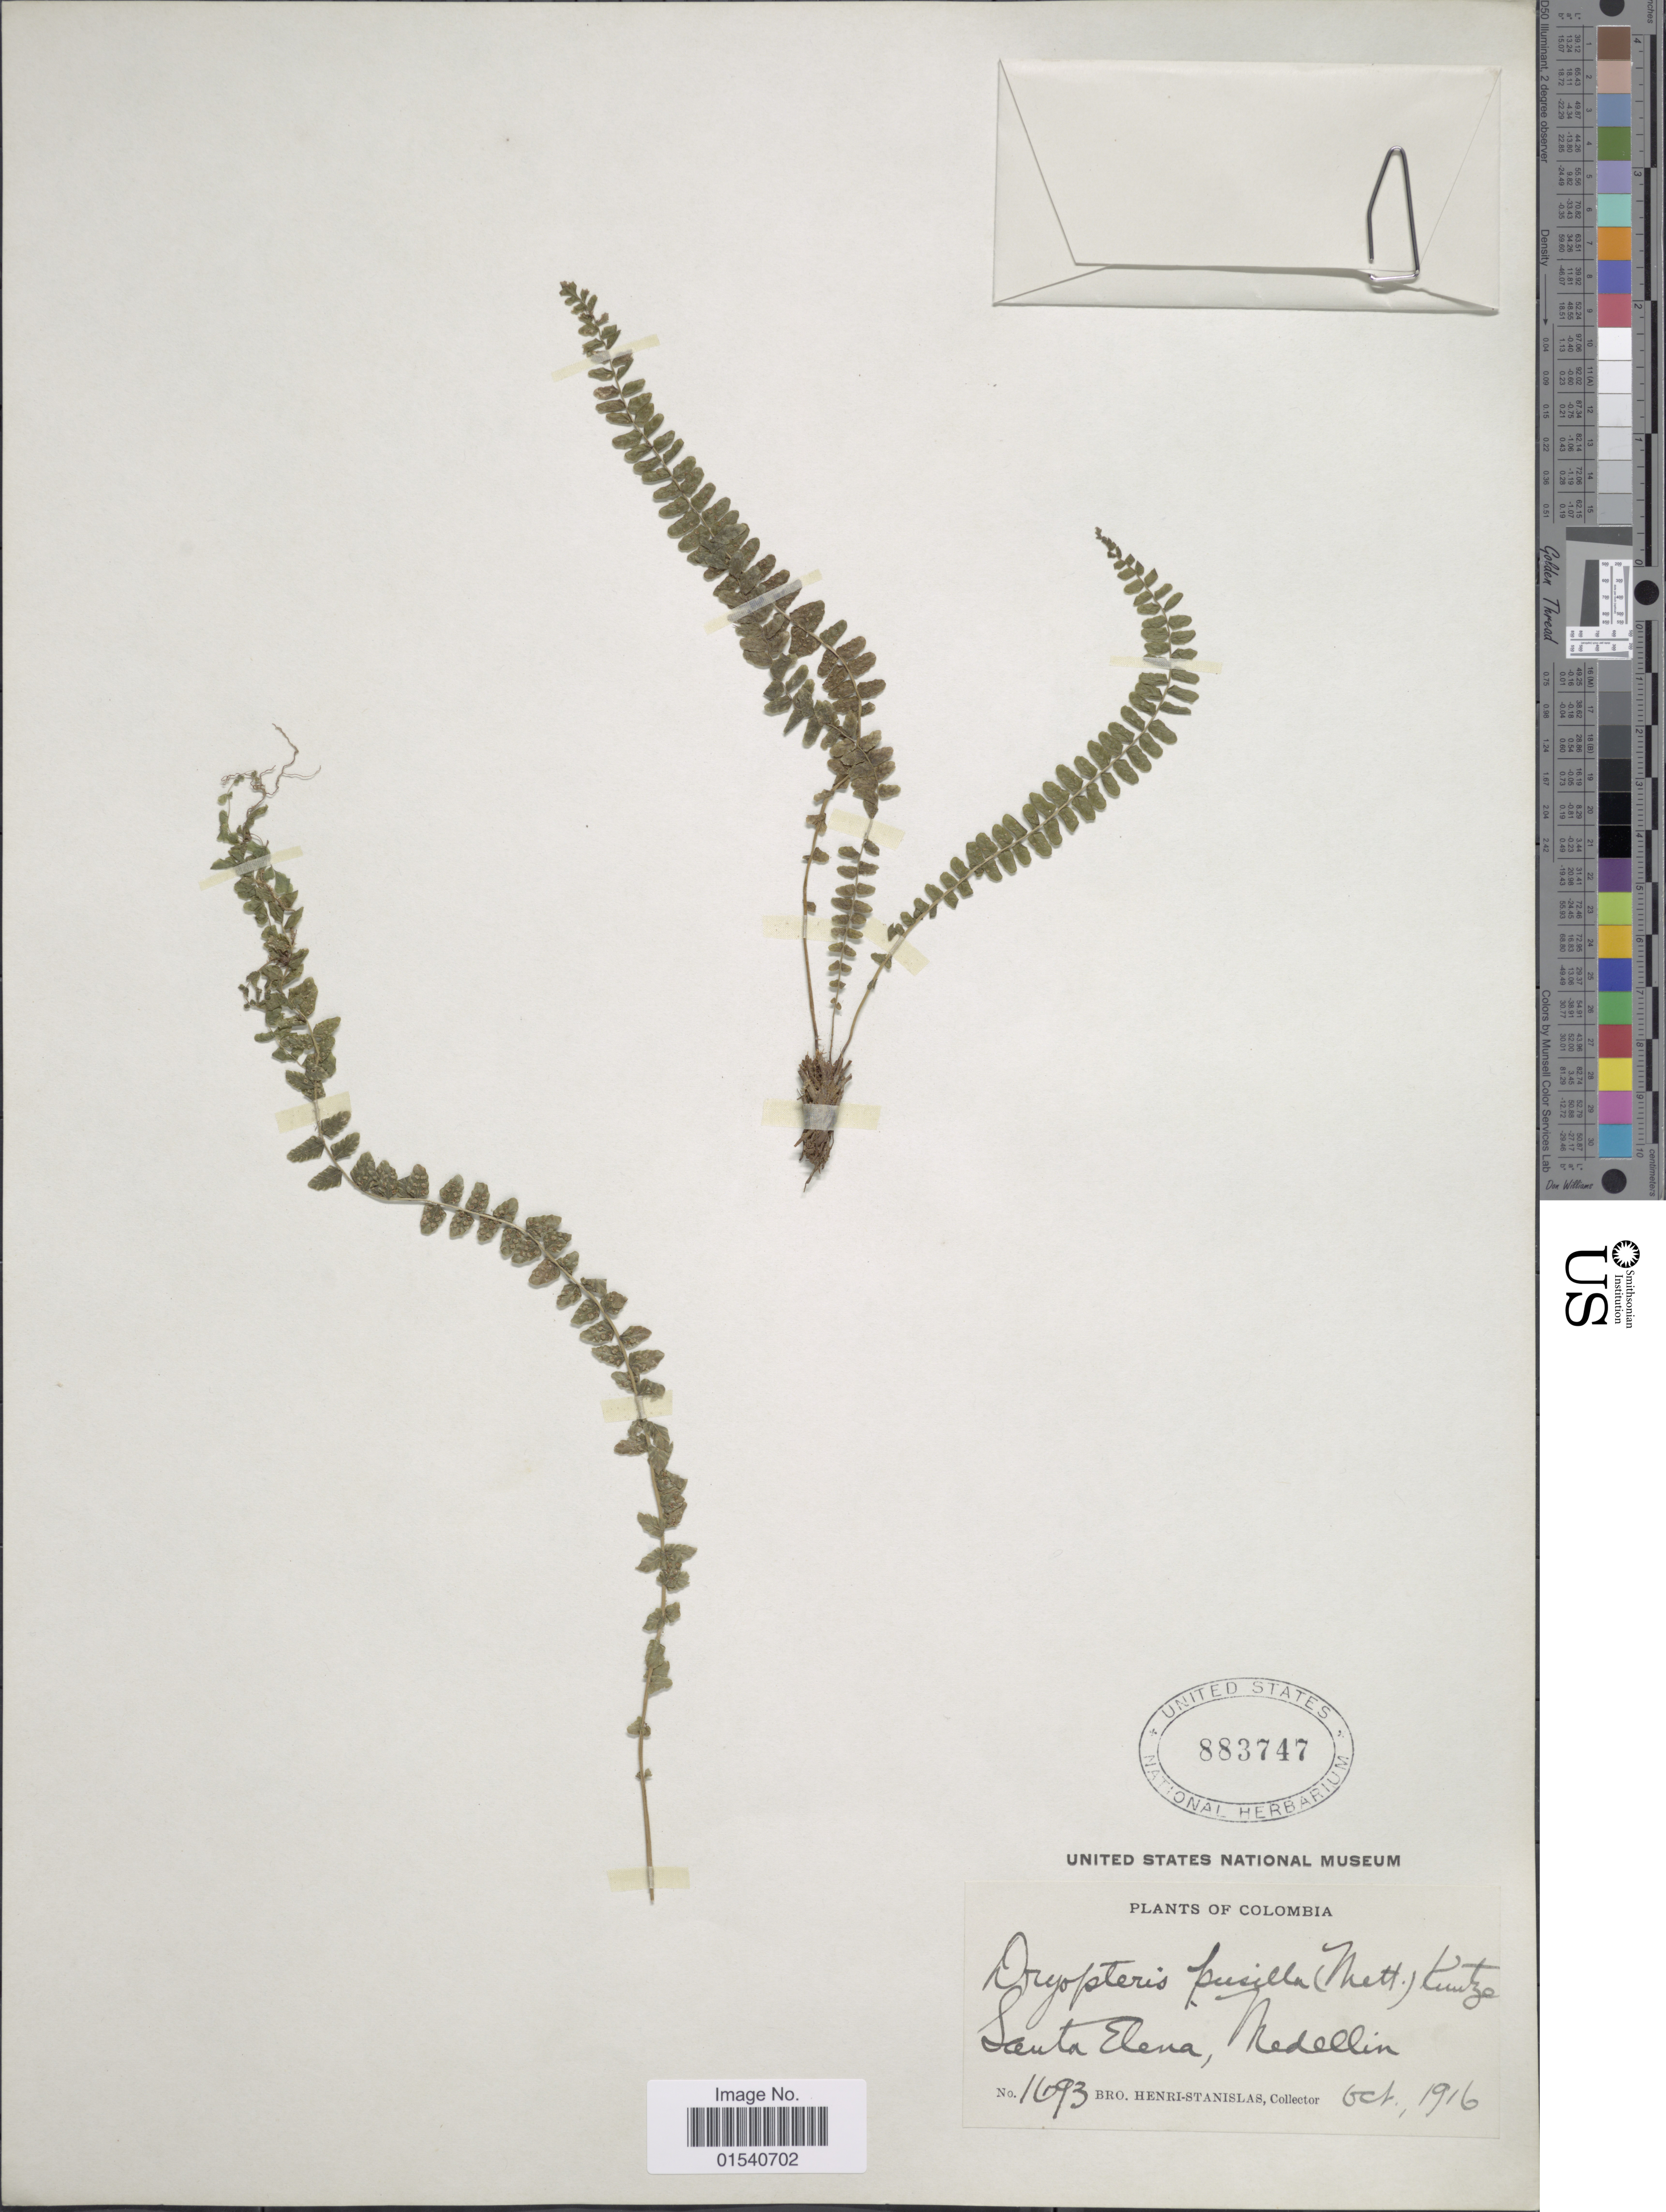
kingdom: Plantae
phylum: Tracheophyta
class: Polypodiopsida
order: Polypodiales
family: Thelypteridaceae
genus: Amauropelta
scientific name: Amauropelta pusilla (Mett.) comb. nov., ined 2015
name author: (Mett.)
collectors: Henri-Stanislas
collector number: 1693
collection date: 1916-10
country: Colombia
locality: Santa Elena, Medellin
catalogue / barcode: US 883747